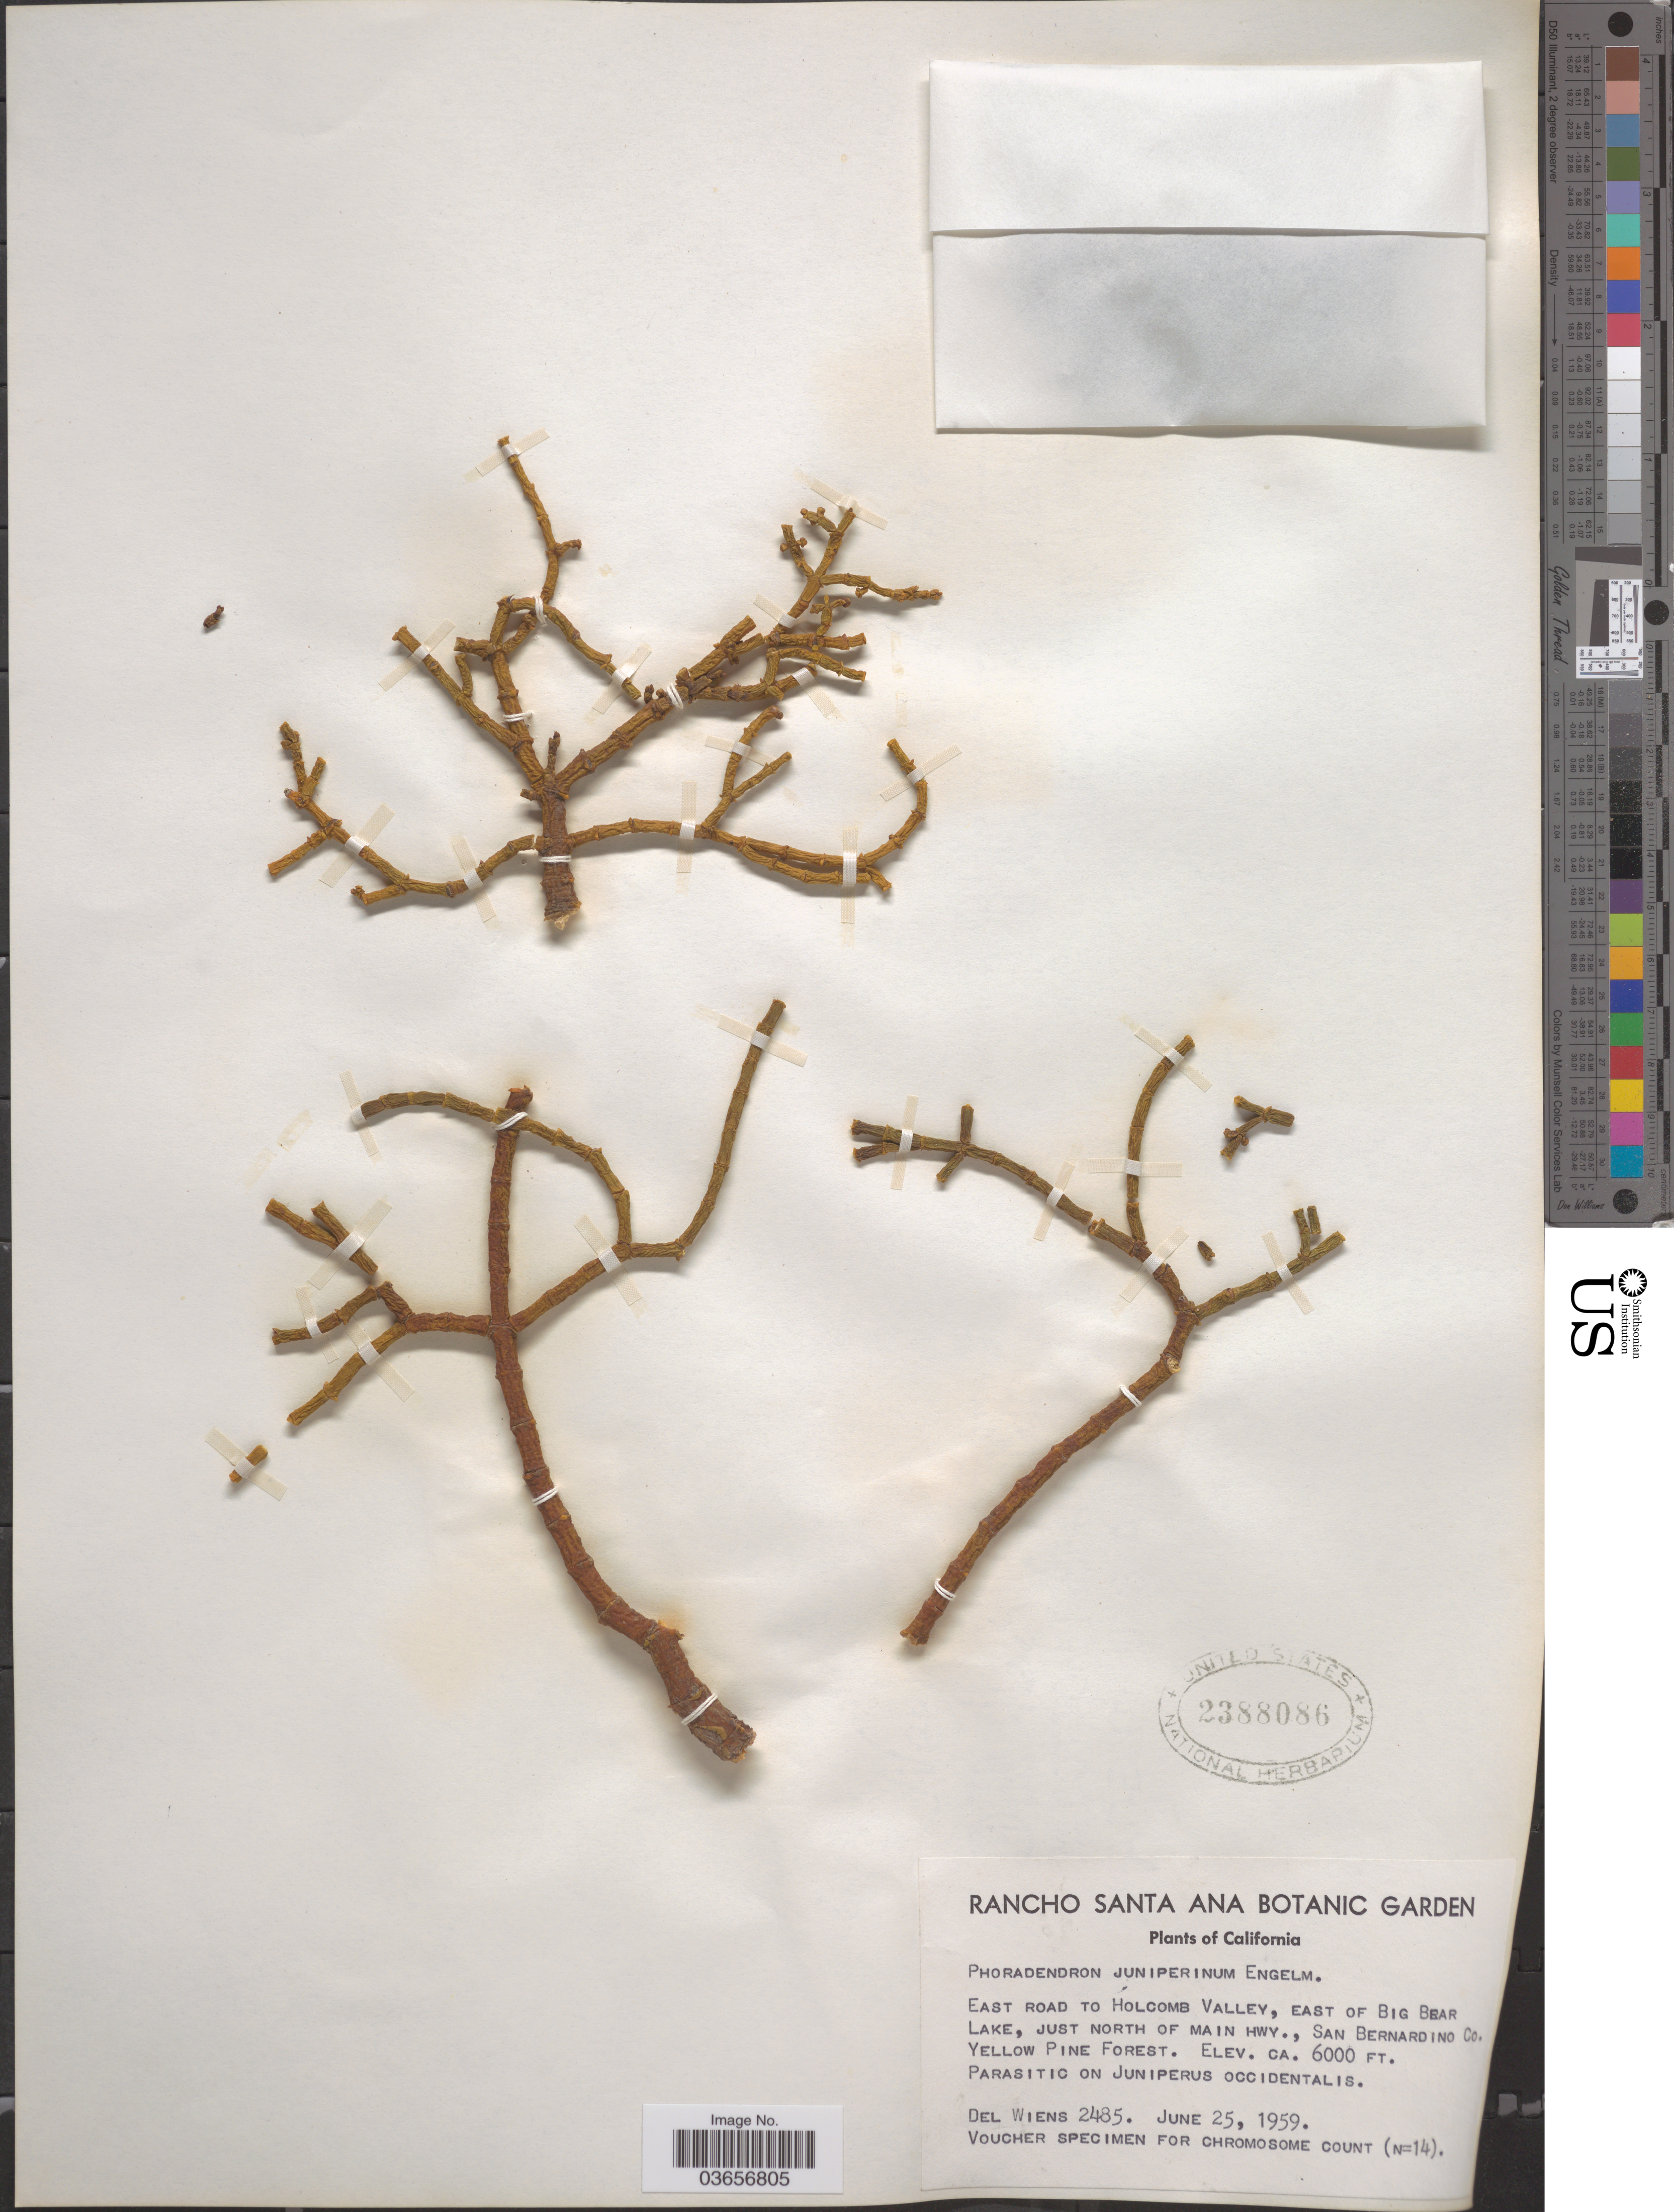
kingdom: Plantae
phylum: Tracheophyta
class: Magnoliopsida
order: Santalales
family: Viscaceae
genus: Phoradendron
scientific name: Phoradendron juniperinum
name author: Engelm. ex A. Gray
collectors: D. Wiens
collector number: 2485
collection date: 1959-06-25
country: United States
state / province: California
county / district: San Bernardino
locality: East Road to Holcomb Valley, East of Big Bear Lake, just North of Main Hwy., San Bernardino Co.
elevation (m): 1829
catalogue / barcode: US 2388086